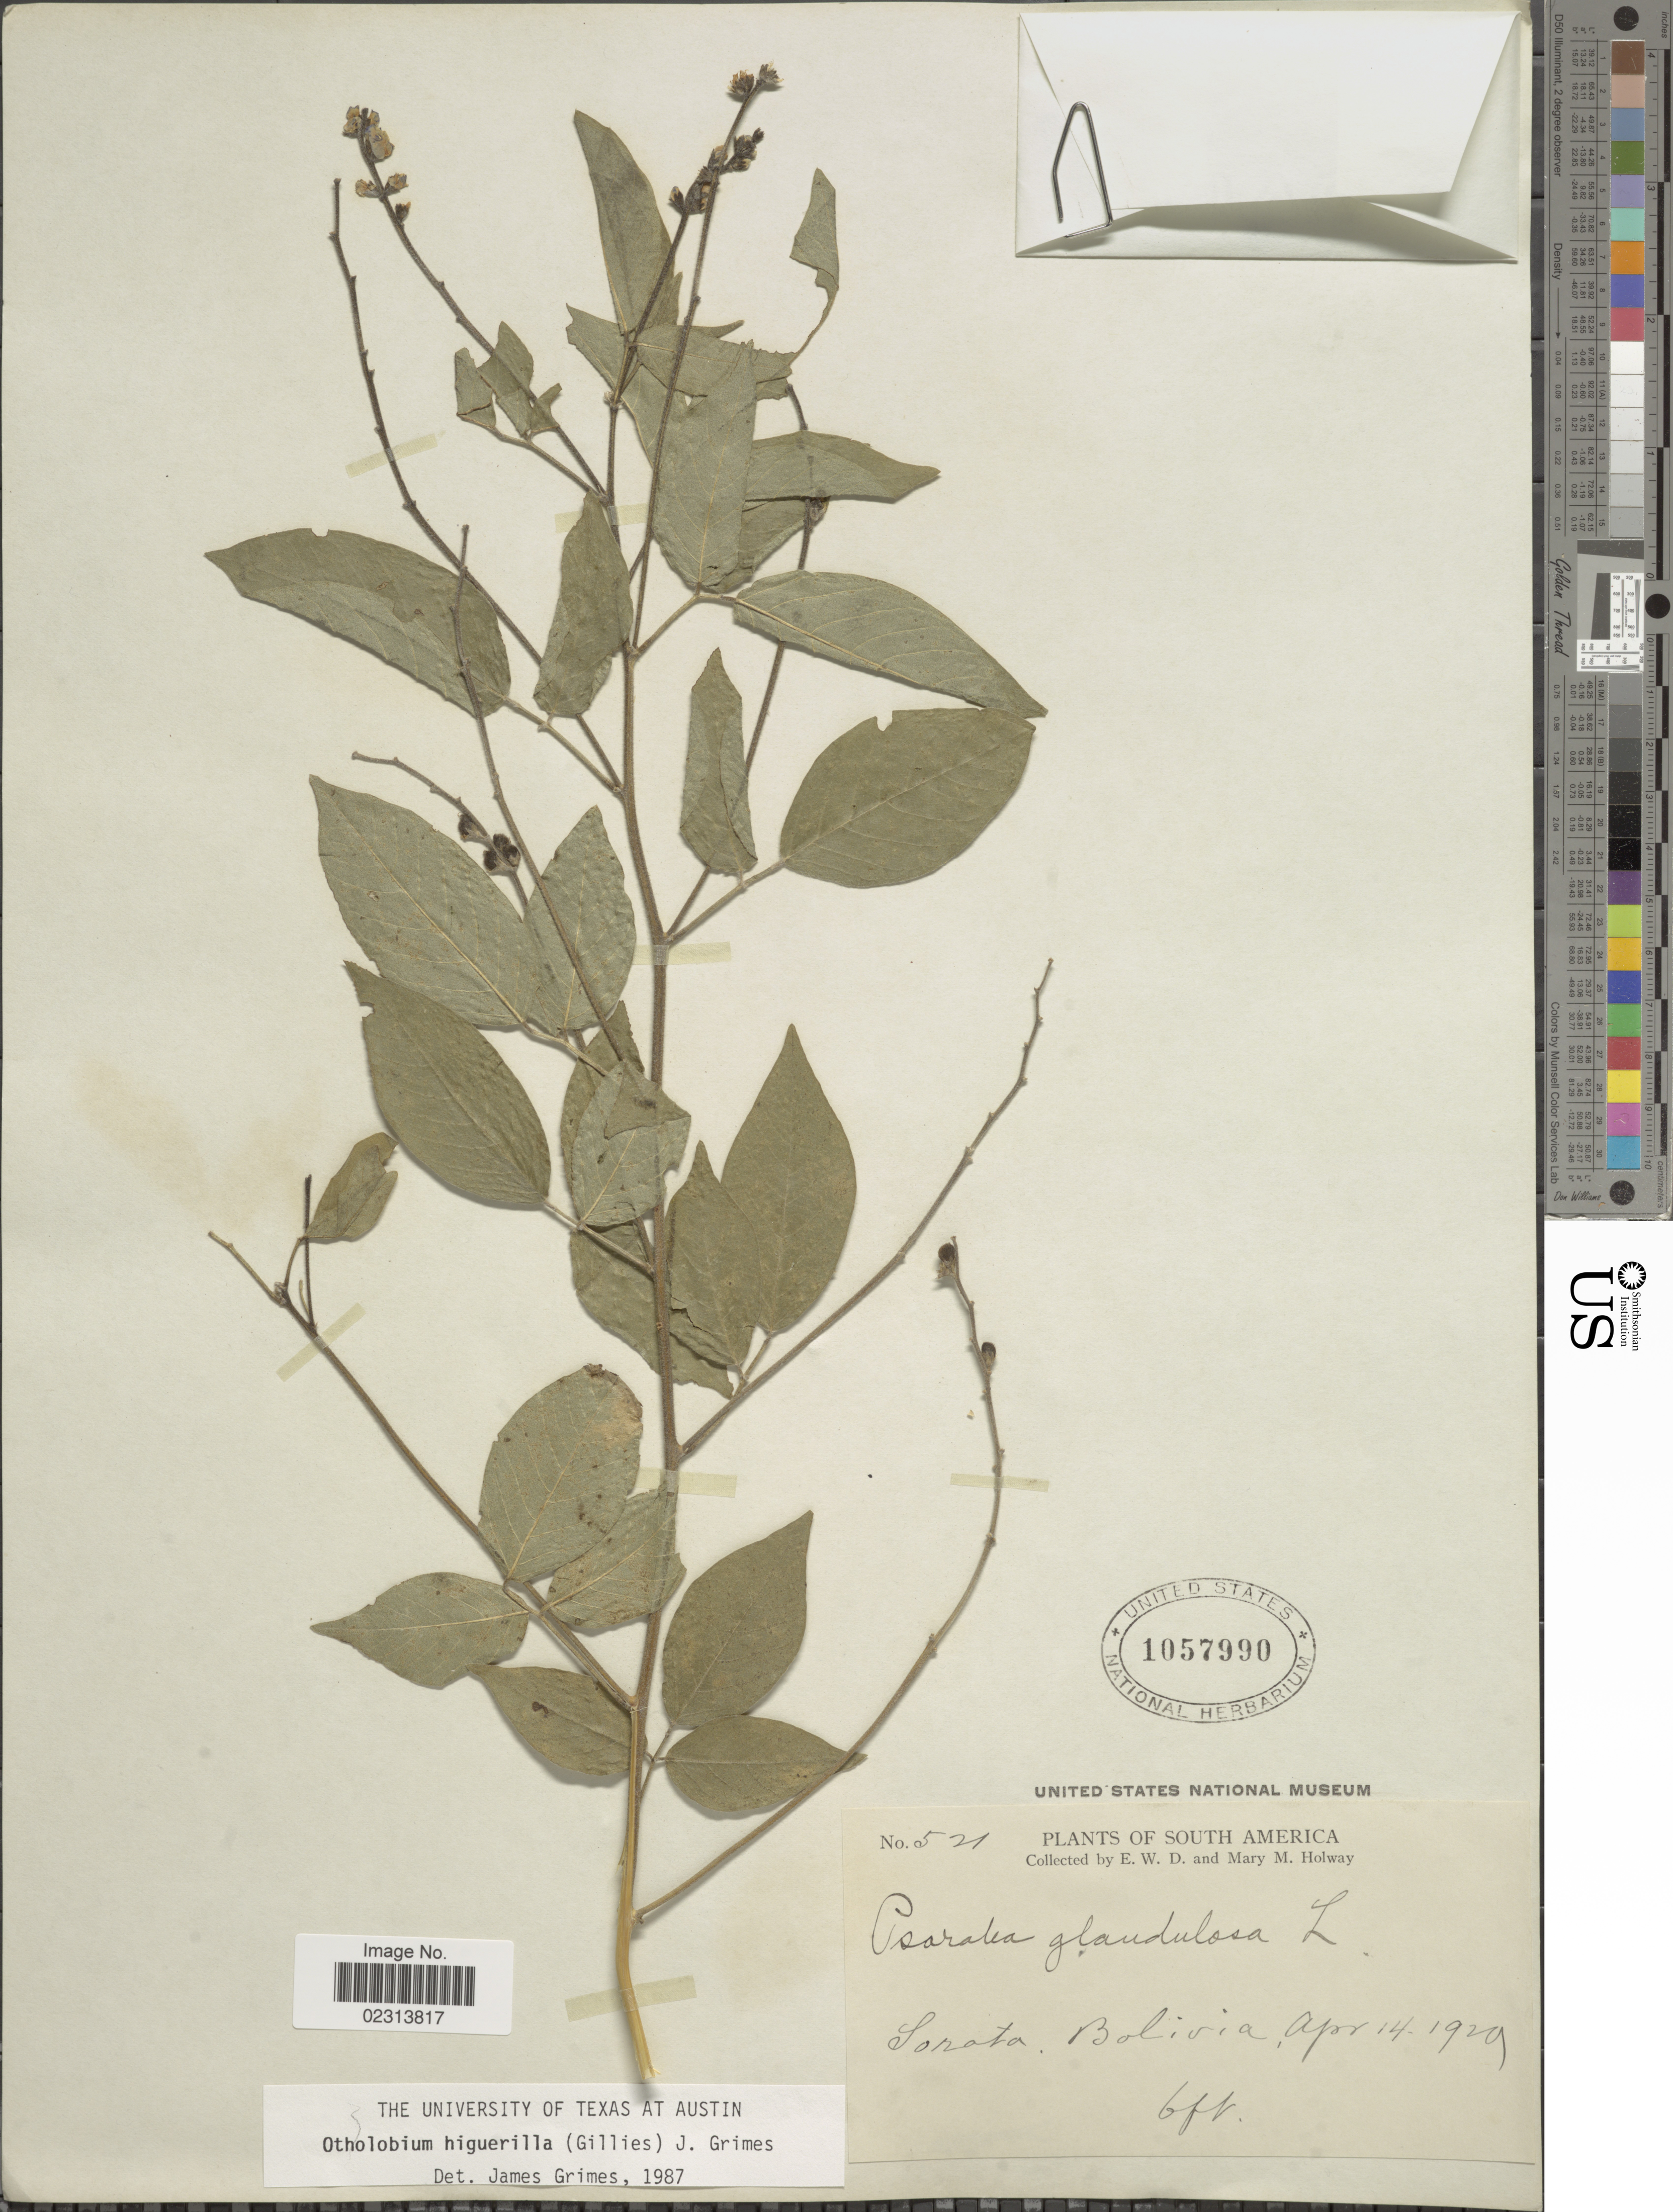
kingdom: Plantae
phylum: Tracheophyta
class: Magnoliopsida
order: Fabales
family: Fabaceae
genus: Otholobium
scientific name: Otholobium higuerilla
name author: (Gillies ex Hook.) J.W. Grimes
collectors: E. W. D. Holway & M. M. Holway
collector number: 521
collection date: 1929-04-14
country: Bolivia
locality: Sorata, Bolivia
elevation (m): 2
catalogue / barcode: US 1057990